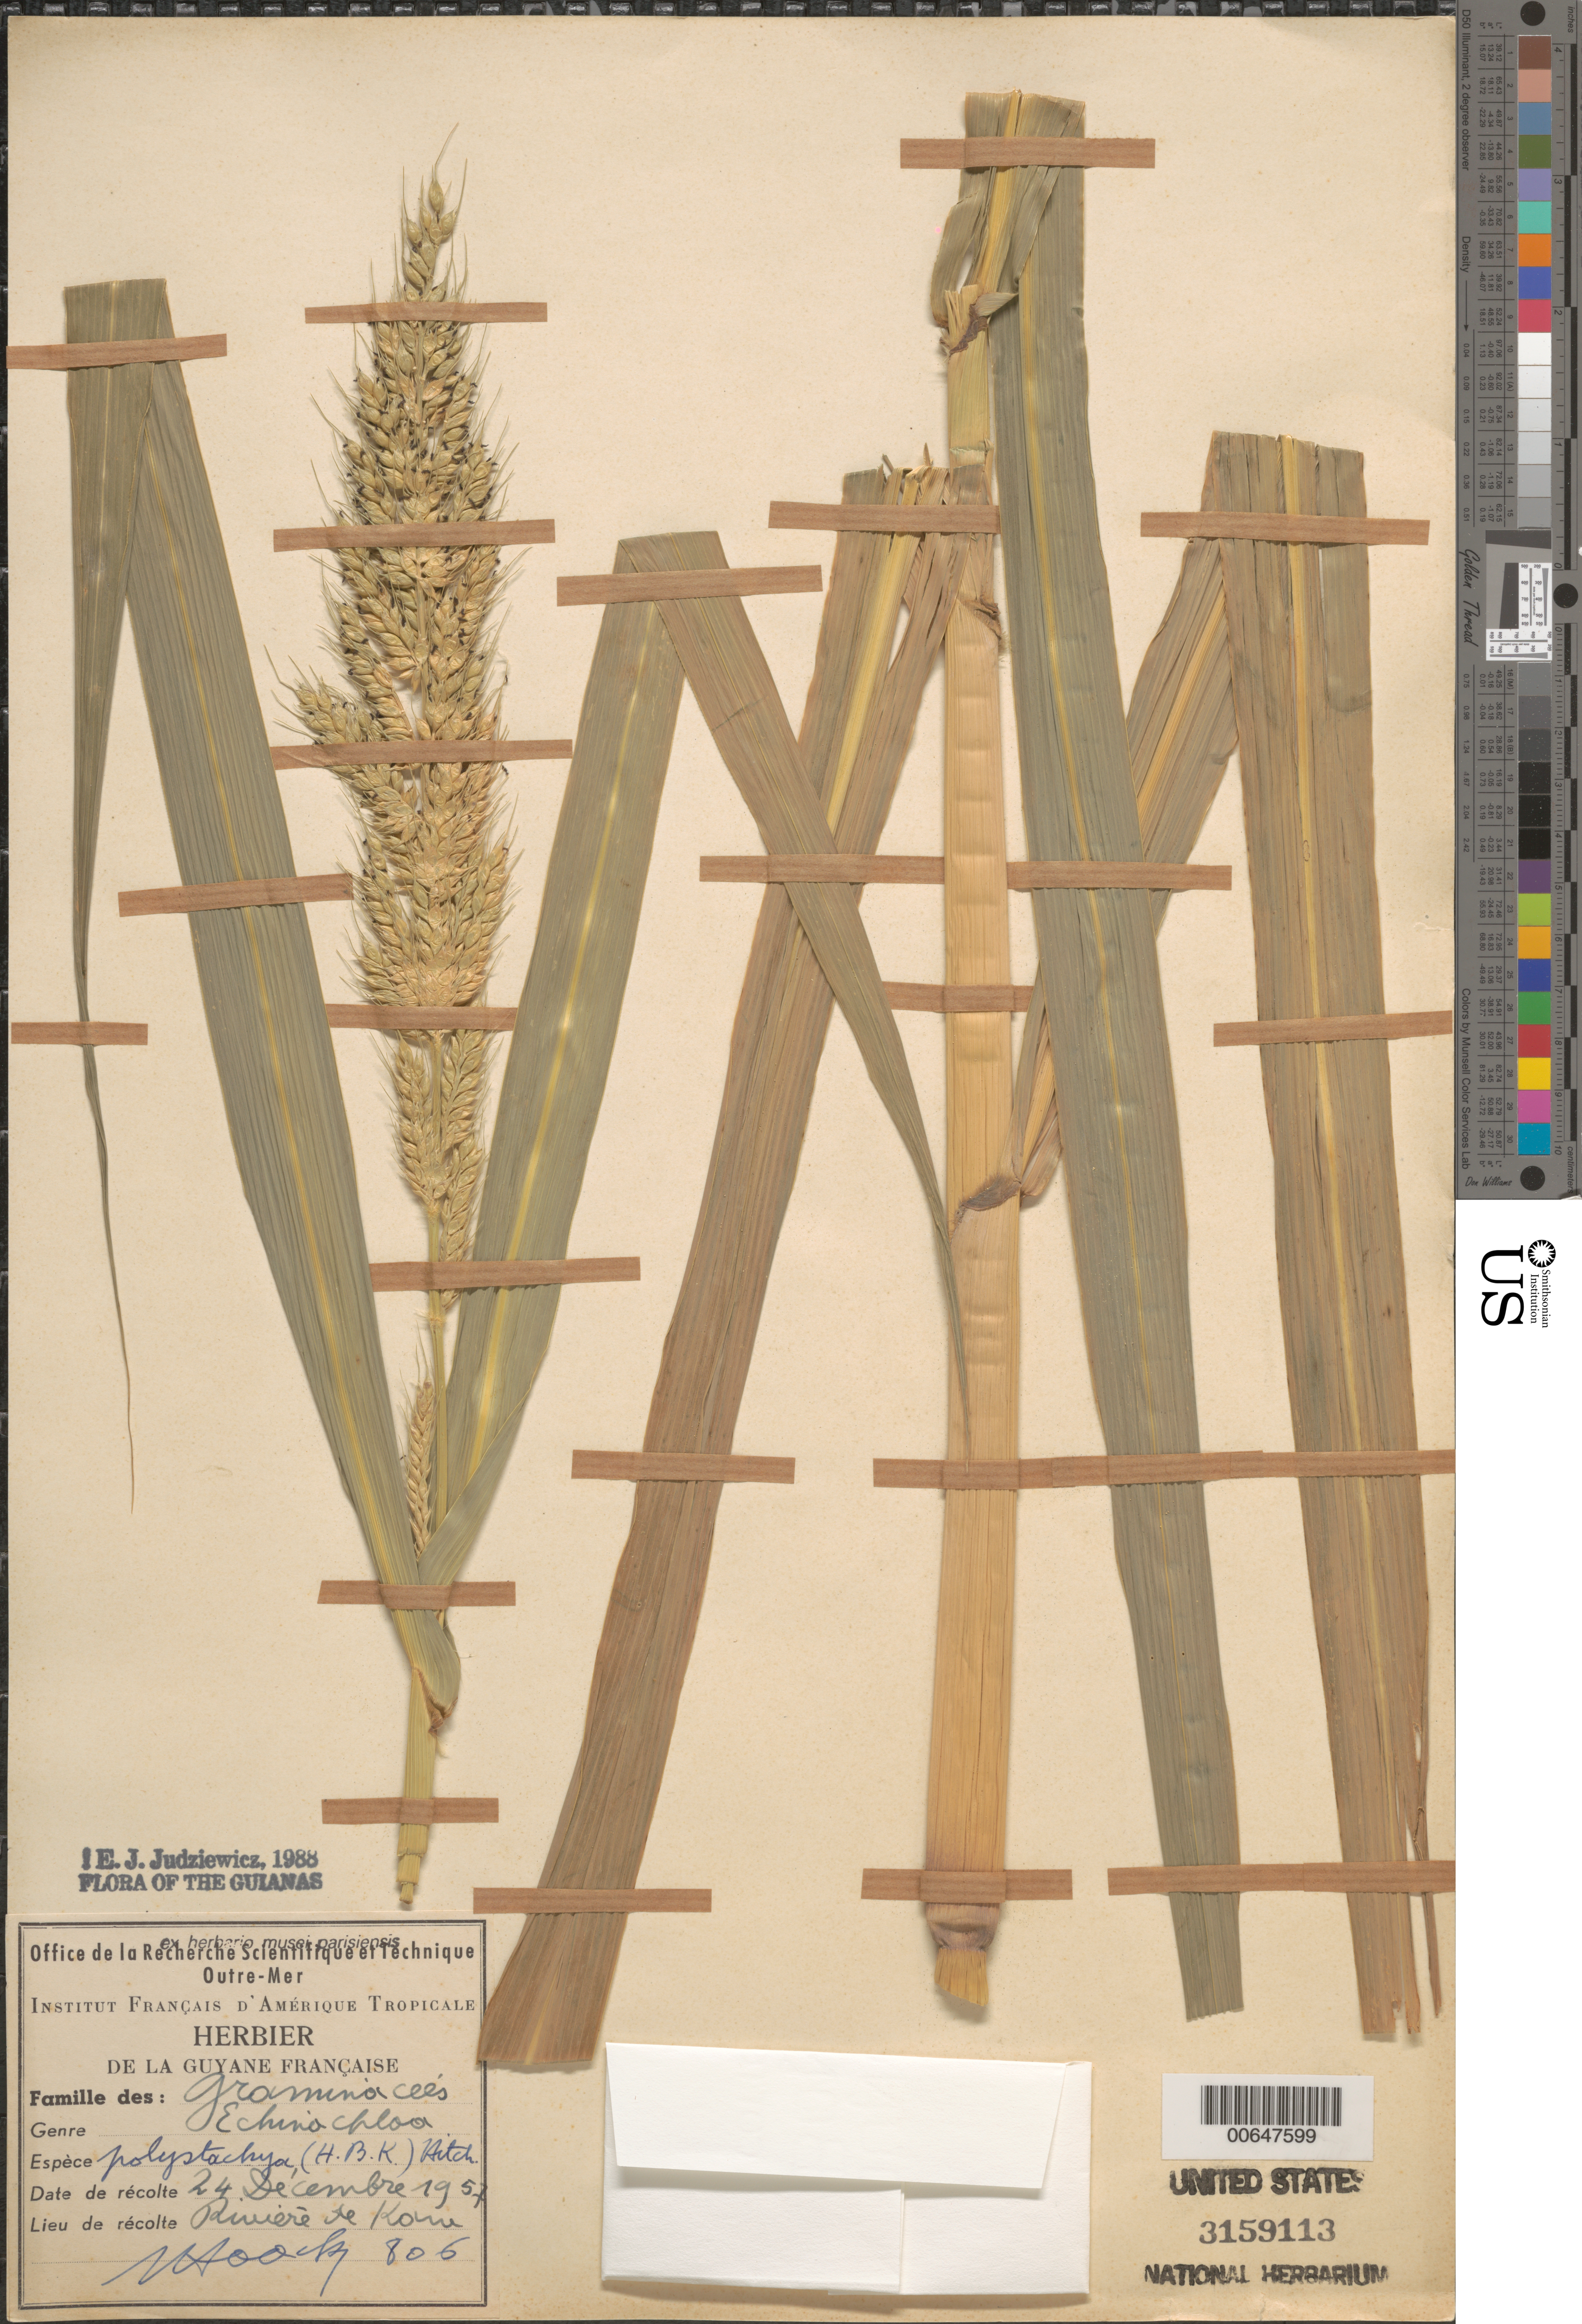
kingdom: Plantae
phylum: Tracheophyta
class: Liliopsida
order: Poales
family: Poaceae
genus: Echinochloa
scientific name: Echinochloa polystachya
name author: (Kunth) Hitchc.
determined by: Judziewicz, E. J.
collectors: J. Hoock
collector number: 806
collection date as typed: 24-Dec-57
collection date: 1957-12-24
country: French Guiana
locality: Rivière de Kaw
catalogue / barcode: US 3159113